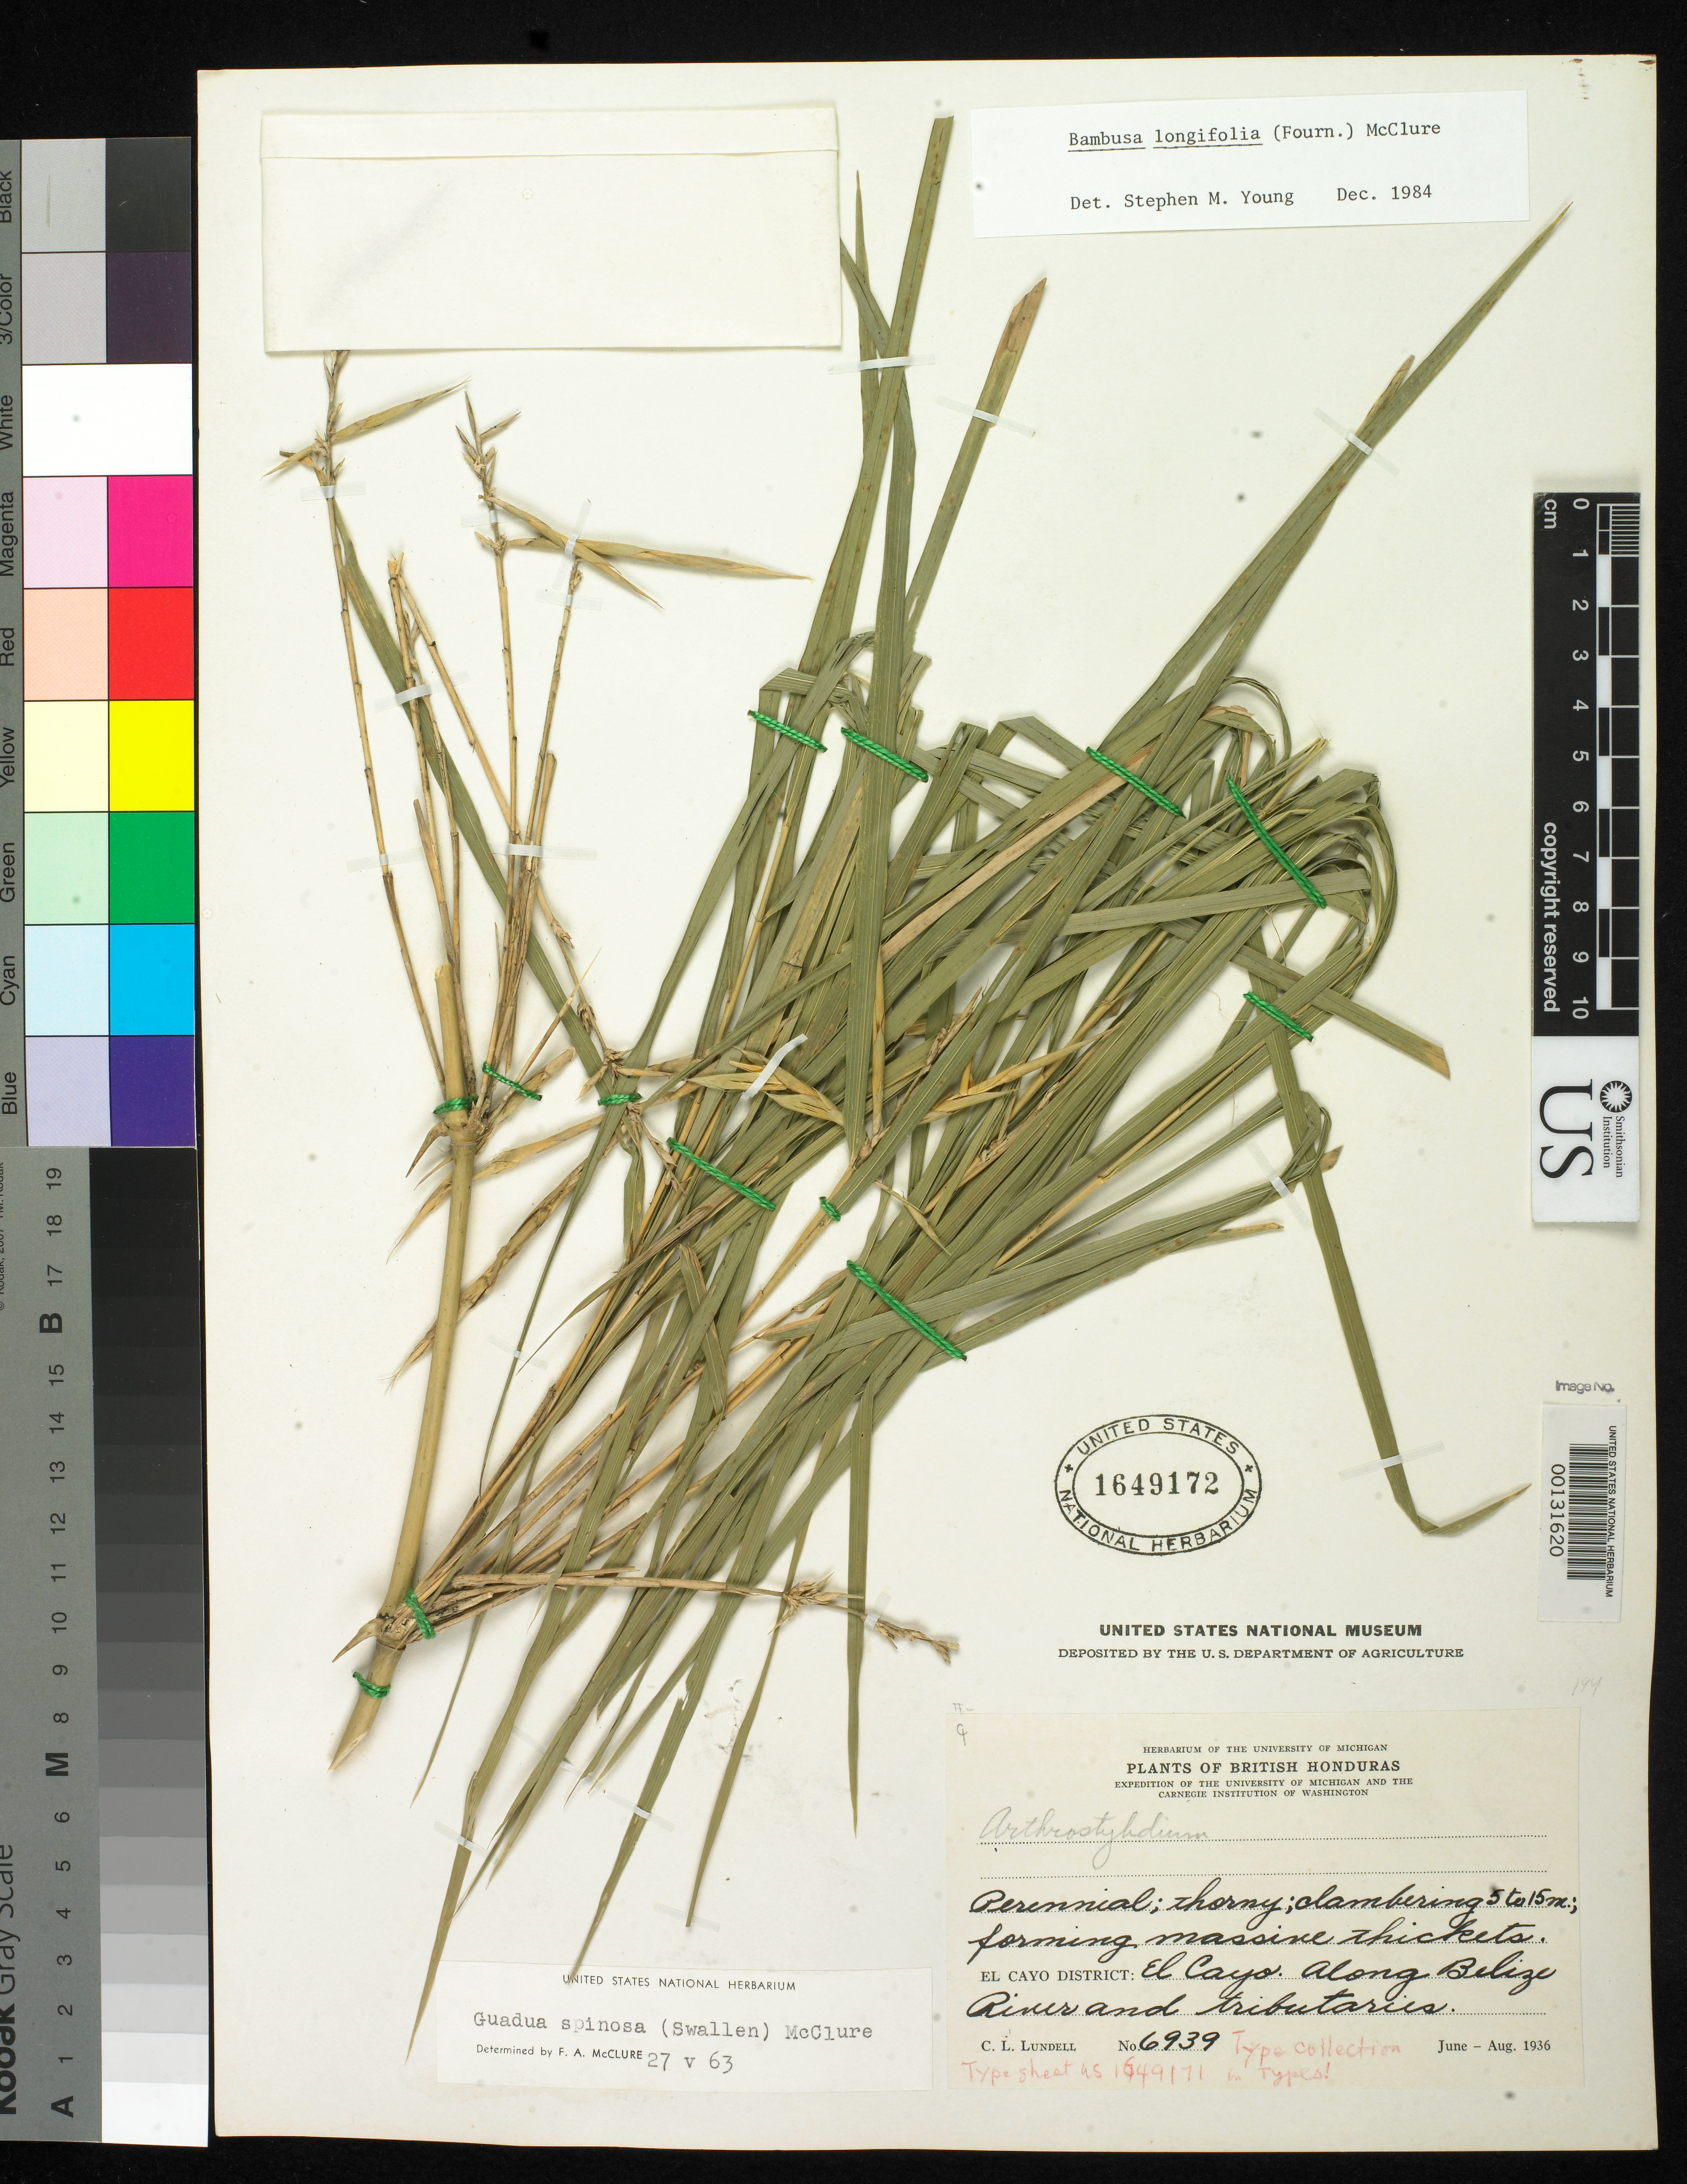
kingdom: Plantae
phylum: Tracheophyta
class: Liliopsida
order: Poales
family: Poaceae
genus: Arthrostylidium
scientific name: Arthrostylidium spinosum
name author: Swallen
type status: Isotype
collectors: C. L. Lundell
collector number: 6939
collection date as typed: Jun 1936 to -- Aug 1936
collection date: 1936-06/1936-08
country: Belize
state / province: Cayo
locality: El Cayo, along Belize River & tributaries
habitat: River and tributaries.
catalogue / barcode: US 1649172